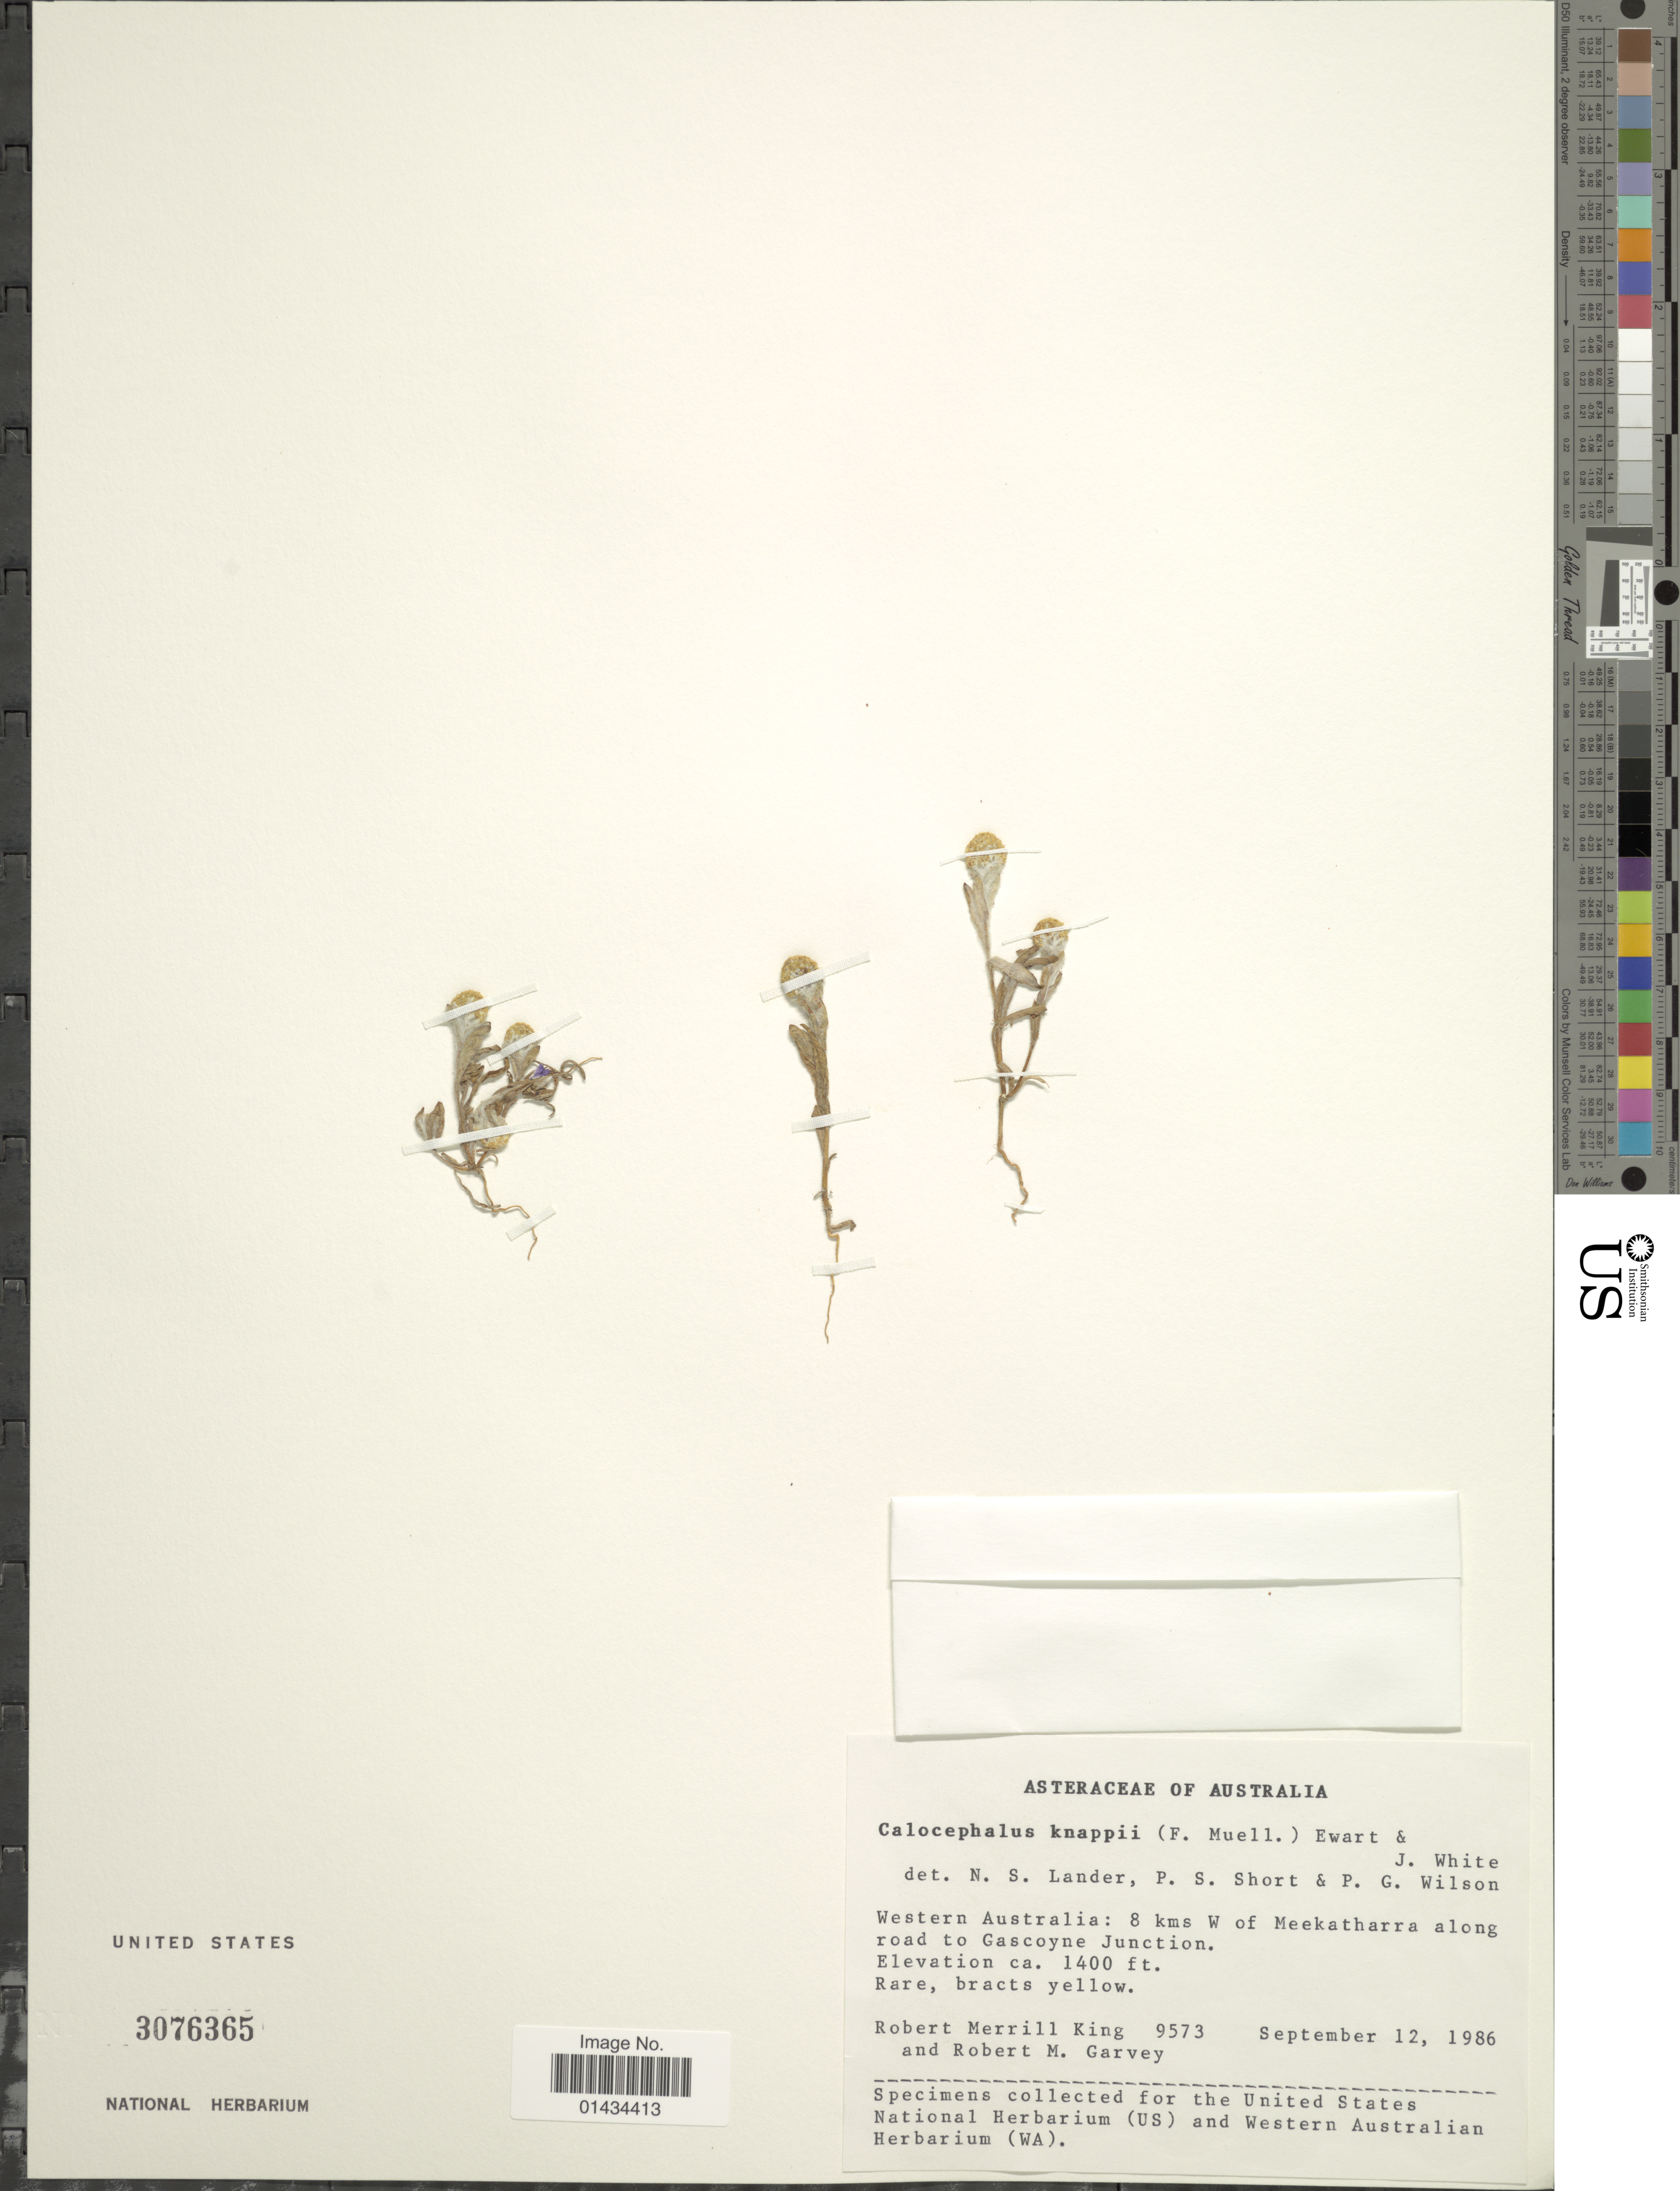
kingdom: Plantae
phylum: Tracheophyta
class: Magnoliopsida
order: Asterales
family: Asteraceae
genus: Calocephalus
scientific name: Calocephalus knappii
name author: (F. Muell.) Ewart & Jean White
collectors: R. M. King & R. Garvey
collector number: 9573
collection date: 1986-09-12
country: Australia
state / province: Western Australia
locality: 8 kms W of Meekatharra along road to Gascoyne Junction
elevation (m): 427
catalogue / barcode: US 3076365